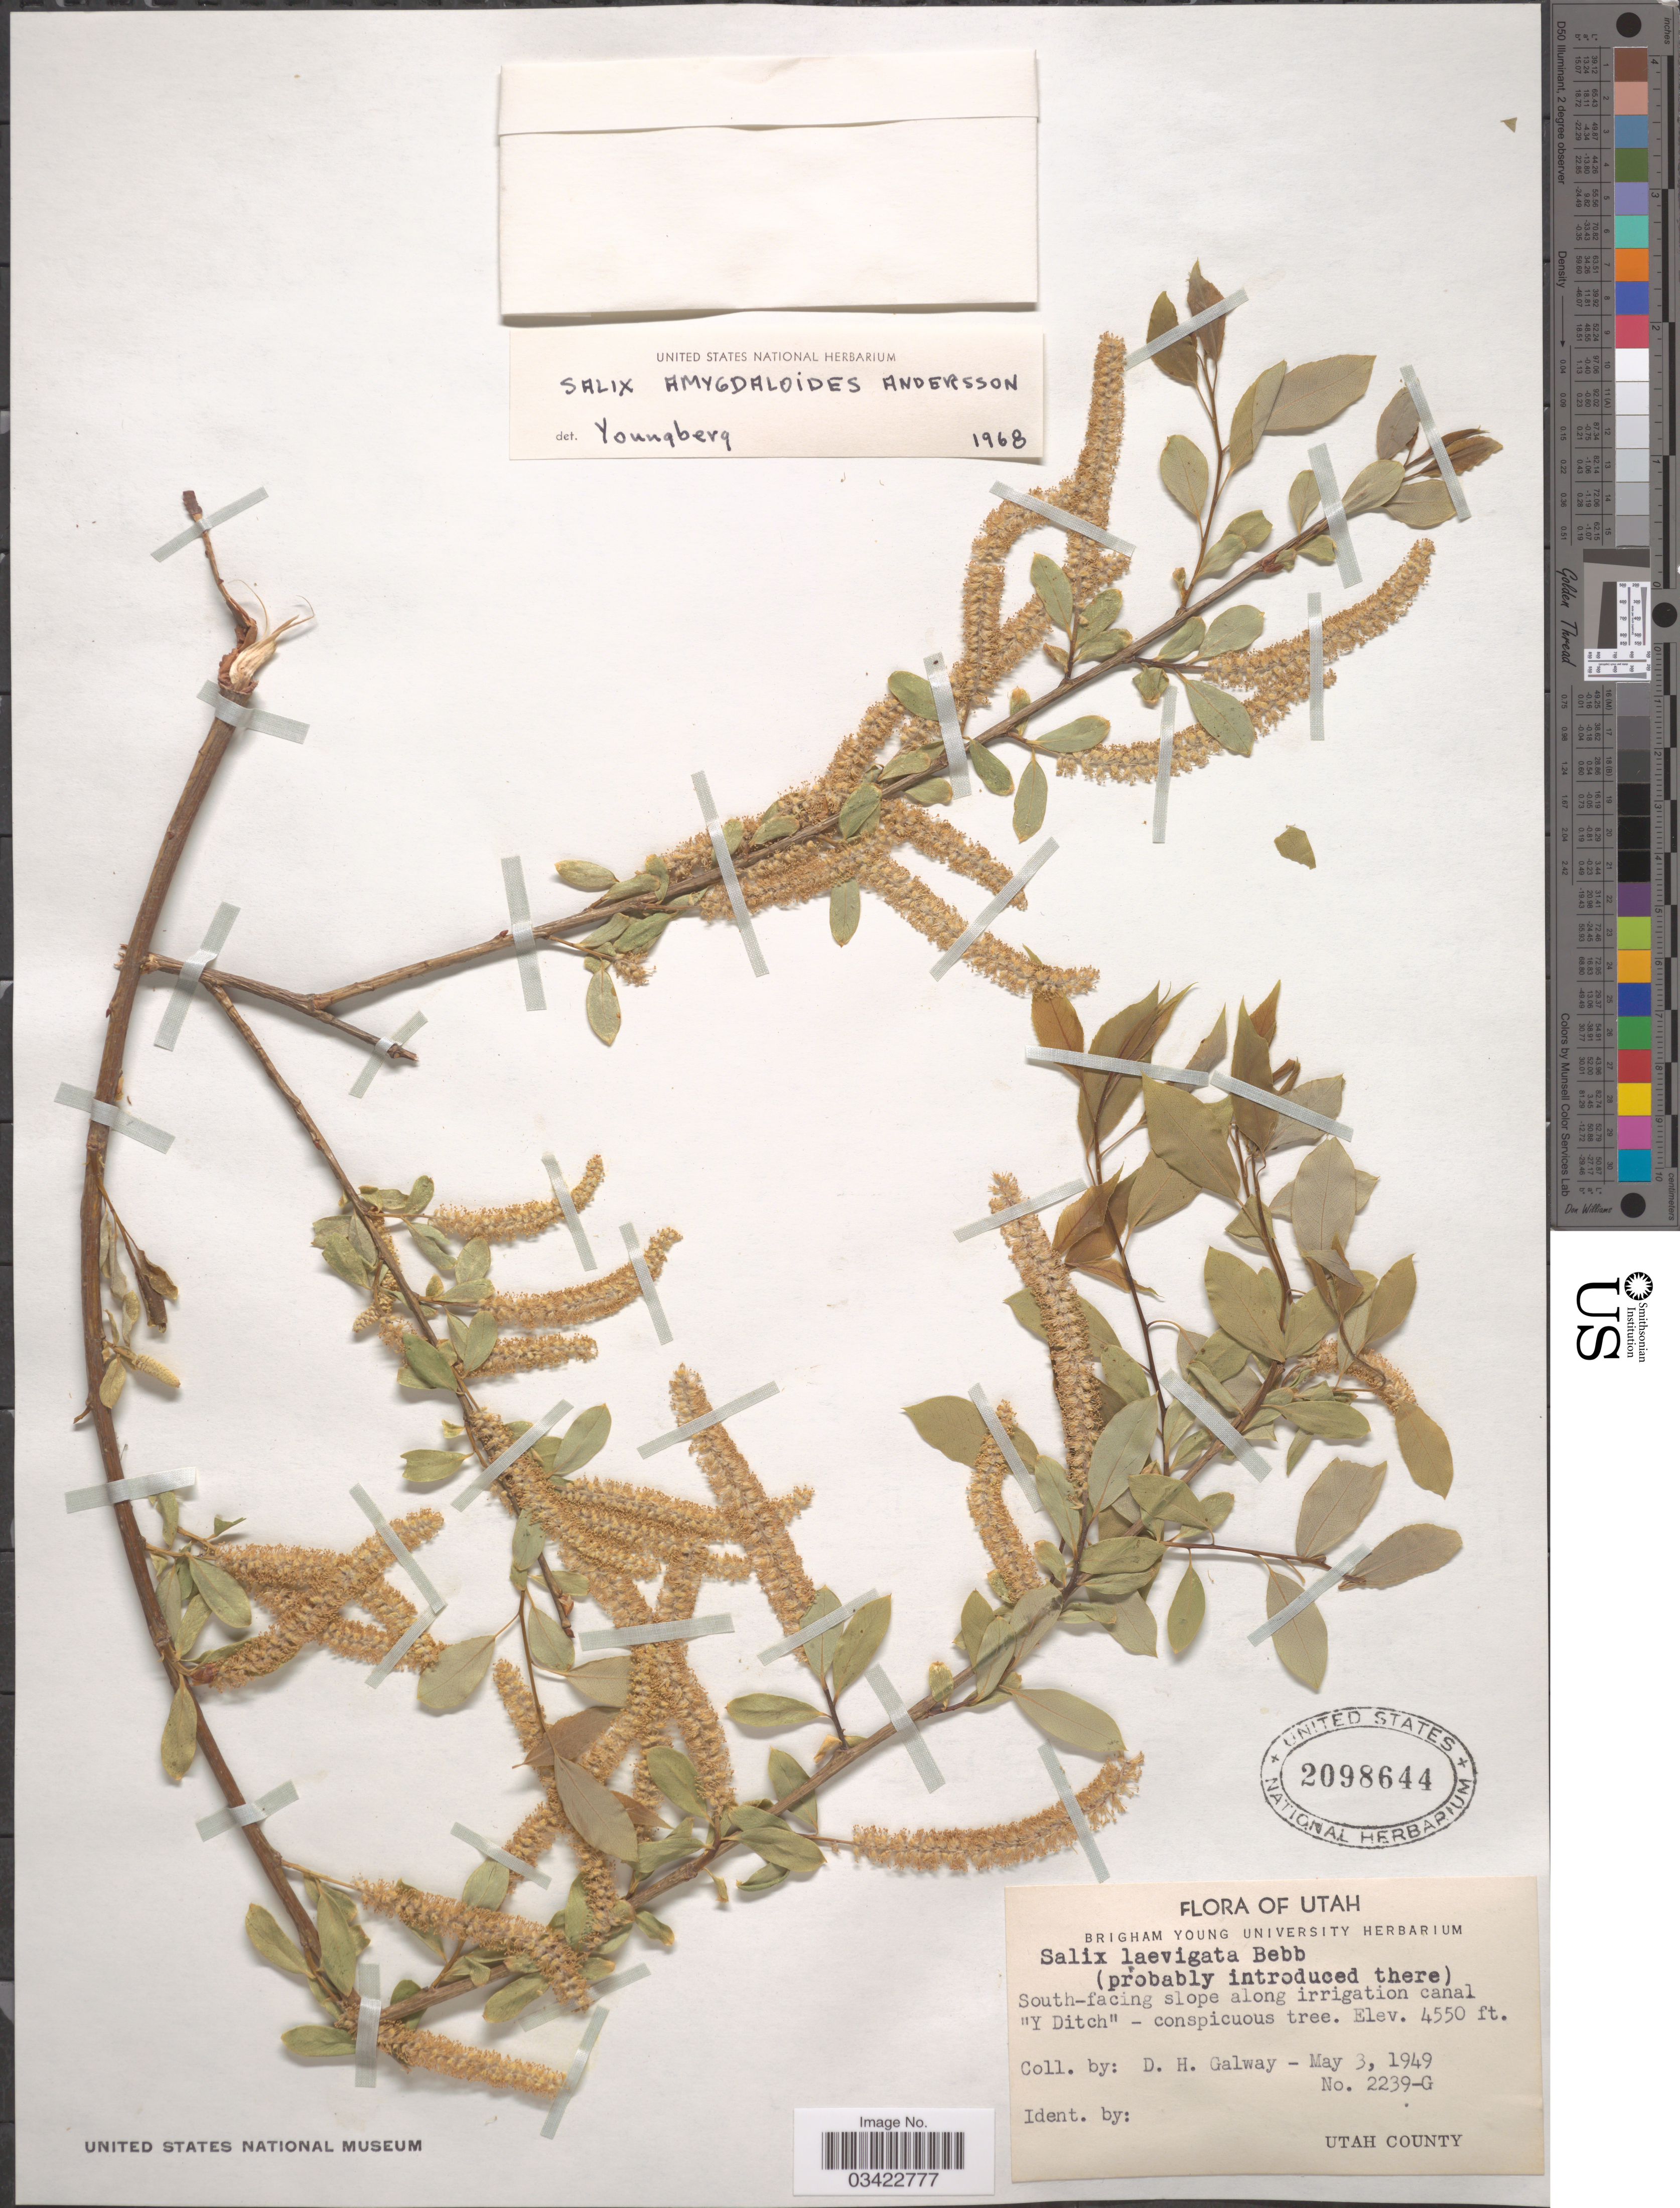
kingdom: Plantae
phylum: Tracheophyta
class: Magnoliopsida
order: Malpighiales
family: Salicaceae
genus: Salix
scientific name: Salix amygdaloides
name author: Andersson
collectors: D. Galway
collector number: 2239-G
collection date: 1949-05-03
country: United States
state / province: Utah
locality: South-facing slope along irrigation canal "Y Ditch". Utah County.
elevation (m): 1387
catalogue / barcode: US 2098644